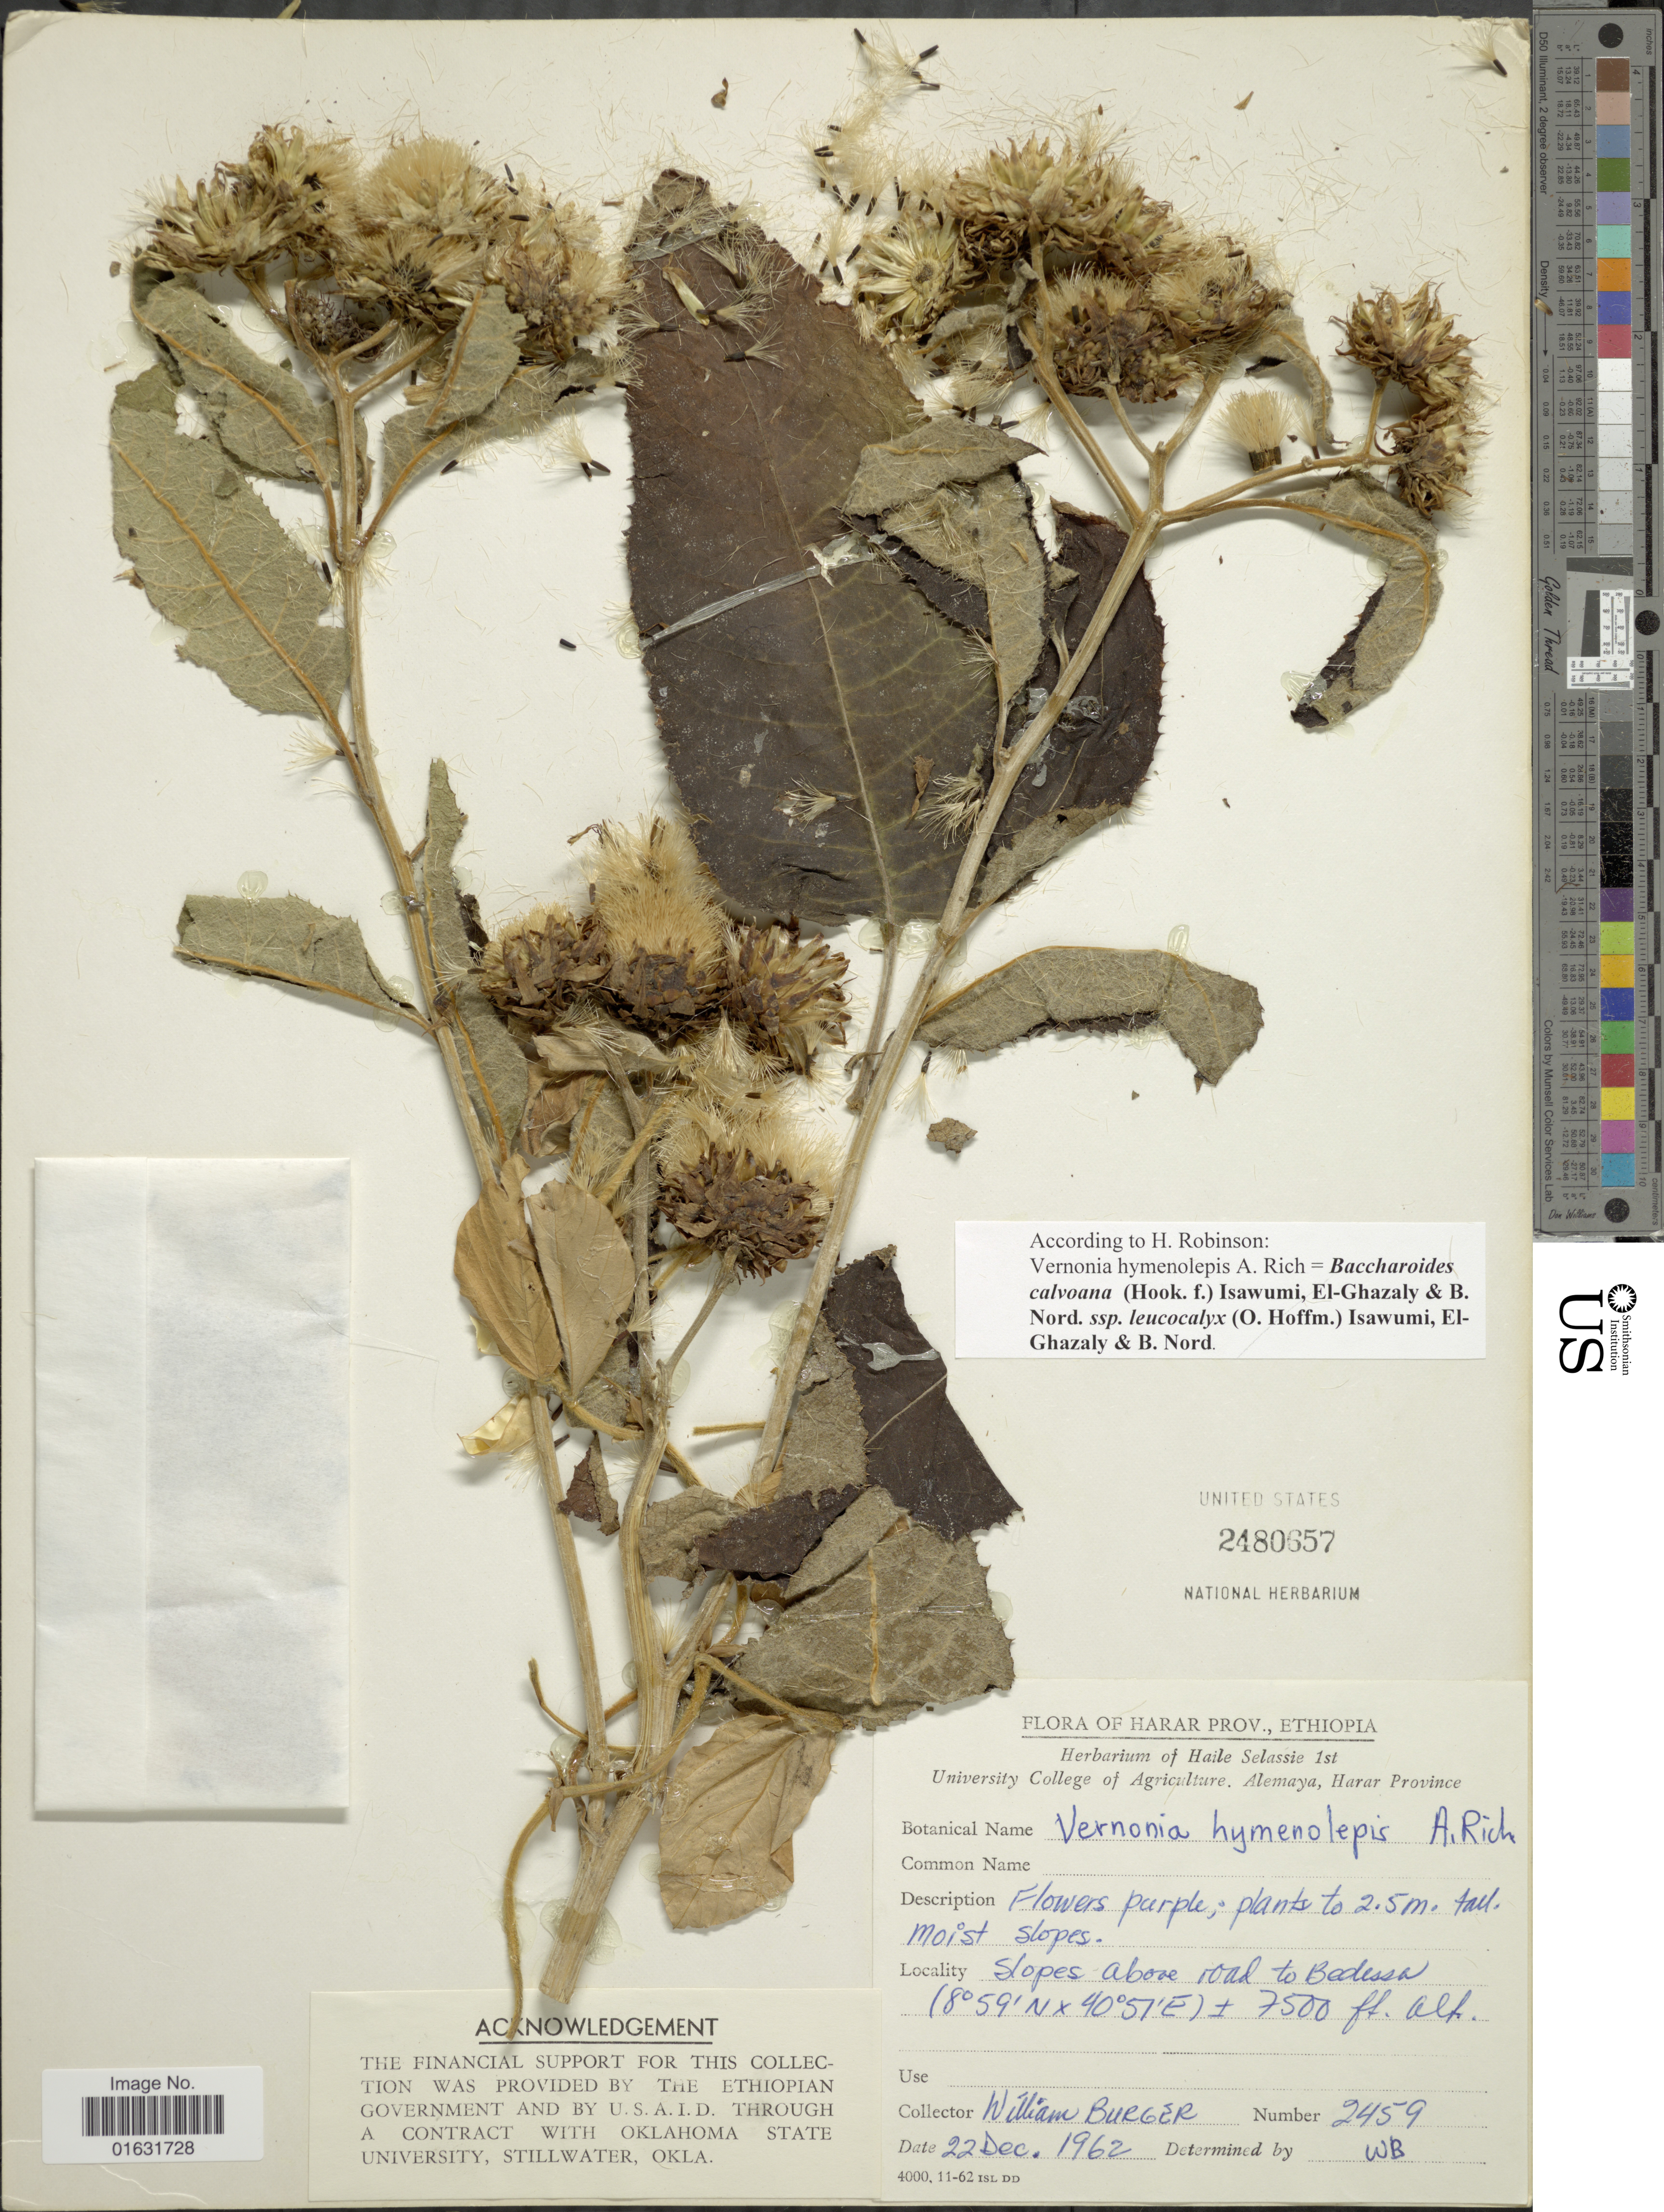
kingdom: Plantae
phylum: Tracheophyta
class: Magnoliopsida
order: Asterales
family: Asteraceae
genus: Baccharoides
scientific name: Baccharoides calvoana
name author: (Hook. f.) Isawumi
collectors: W. Burger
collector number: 2459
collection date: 1962-12-22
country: Ethiopia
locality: Harar Prov., Slopes above road to Bedessa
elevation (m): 2286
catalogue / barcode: US 2480657